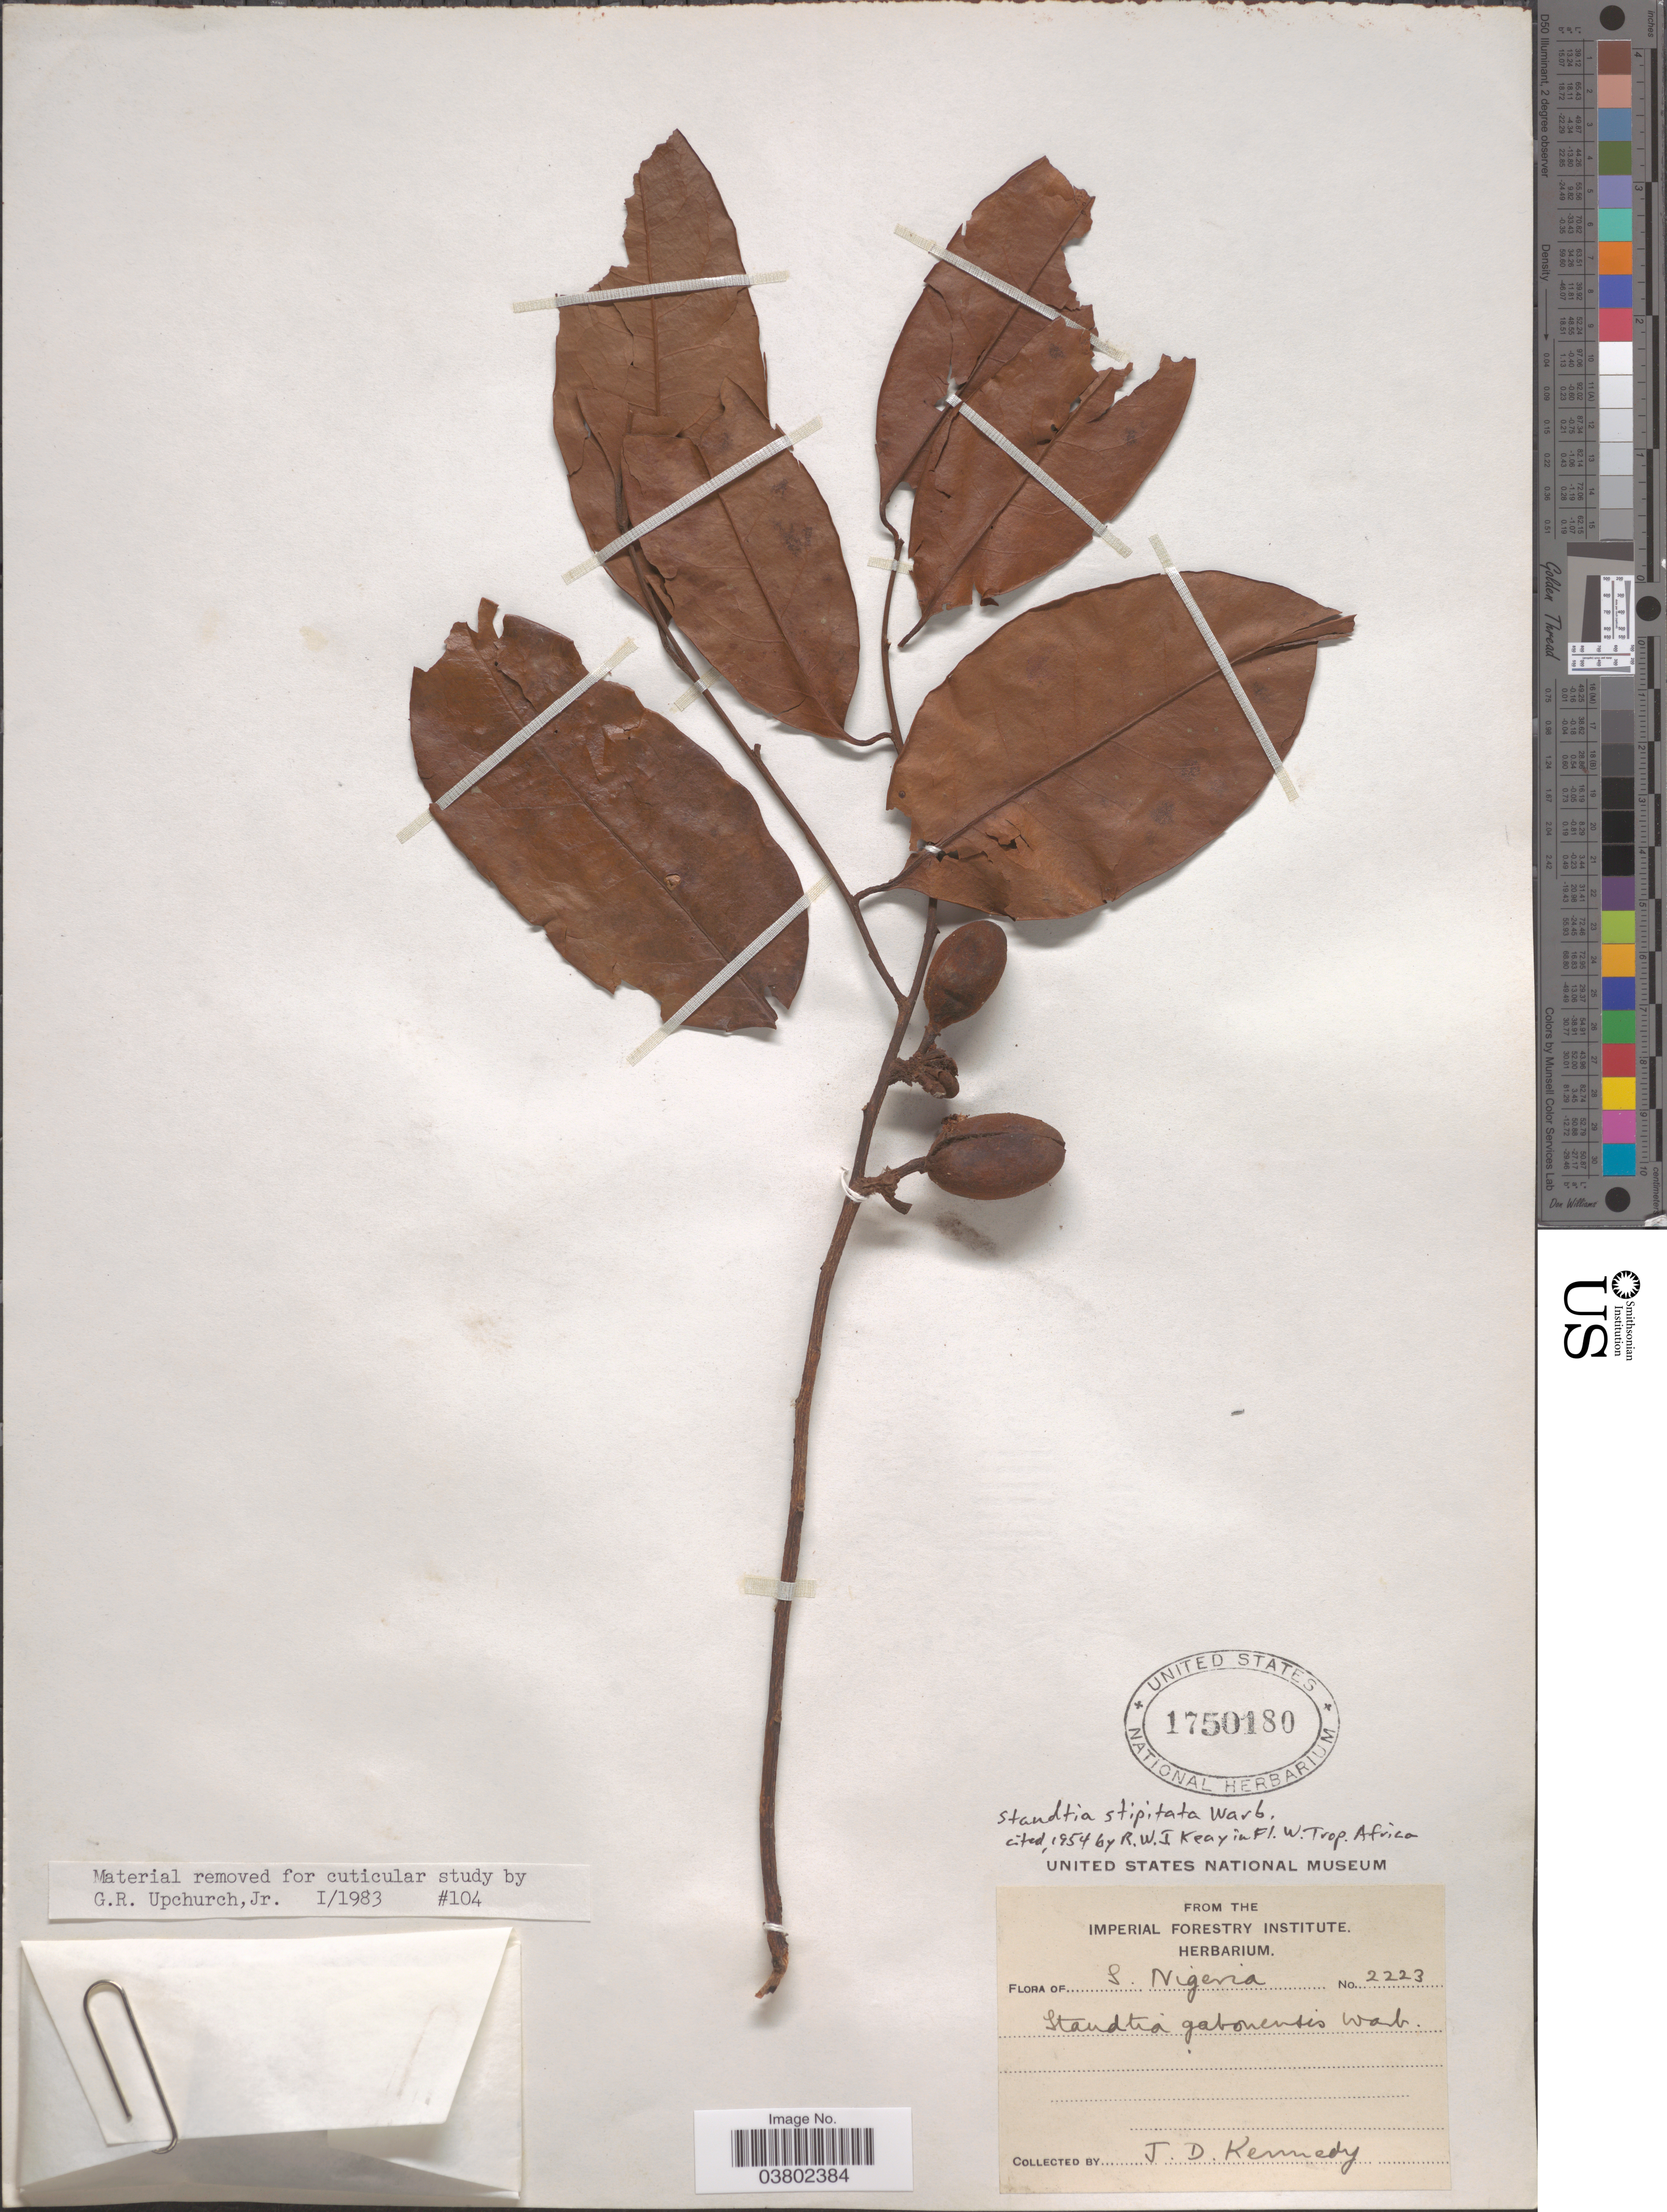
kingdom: Plantae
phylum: Tracheophyta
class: Magnoliopsida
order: Magnoliales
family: Myristicaceae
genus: Staudtia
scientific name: Staudtia stipitata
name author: Warb.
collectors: J. D. Kennedy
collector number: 2223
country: Nigeria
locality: S. Nigeria.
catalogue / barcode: US 1750180